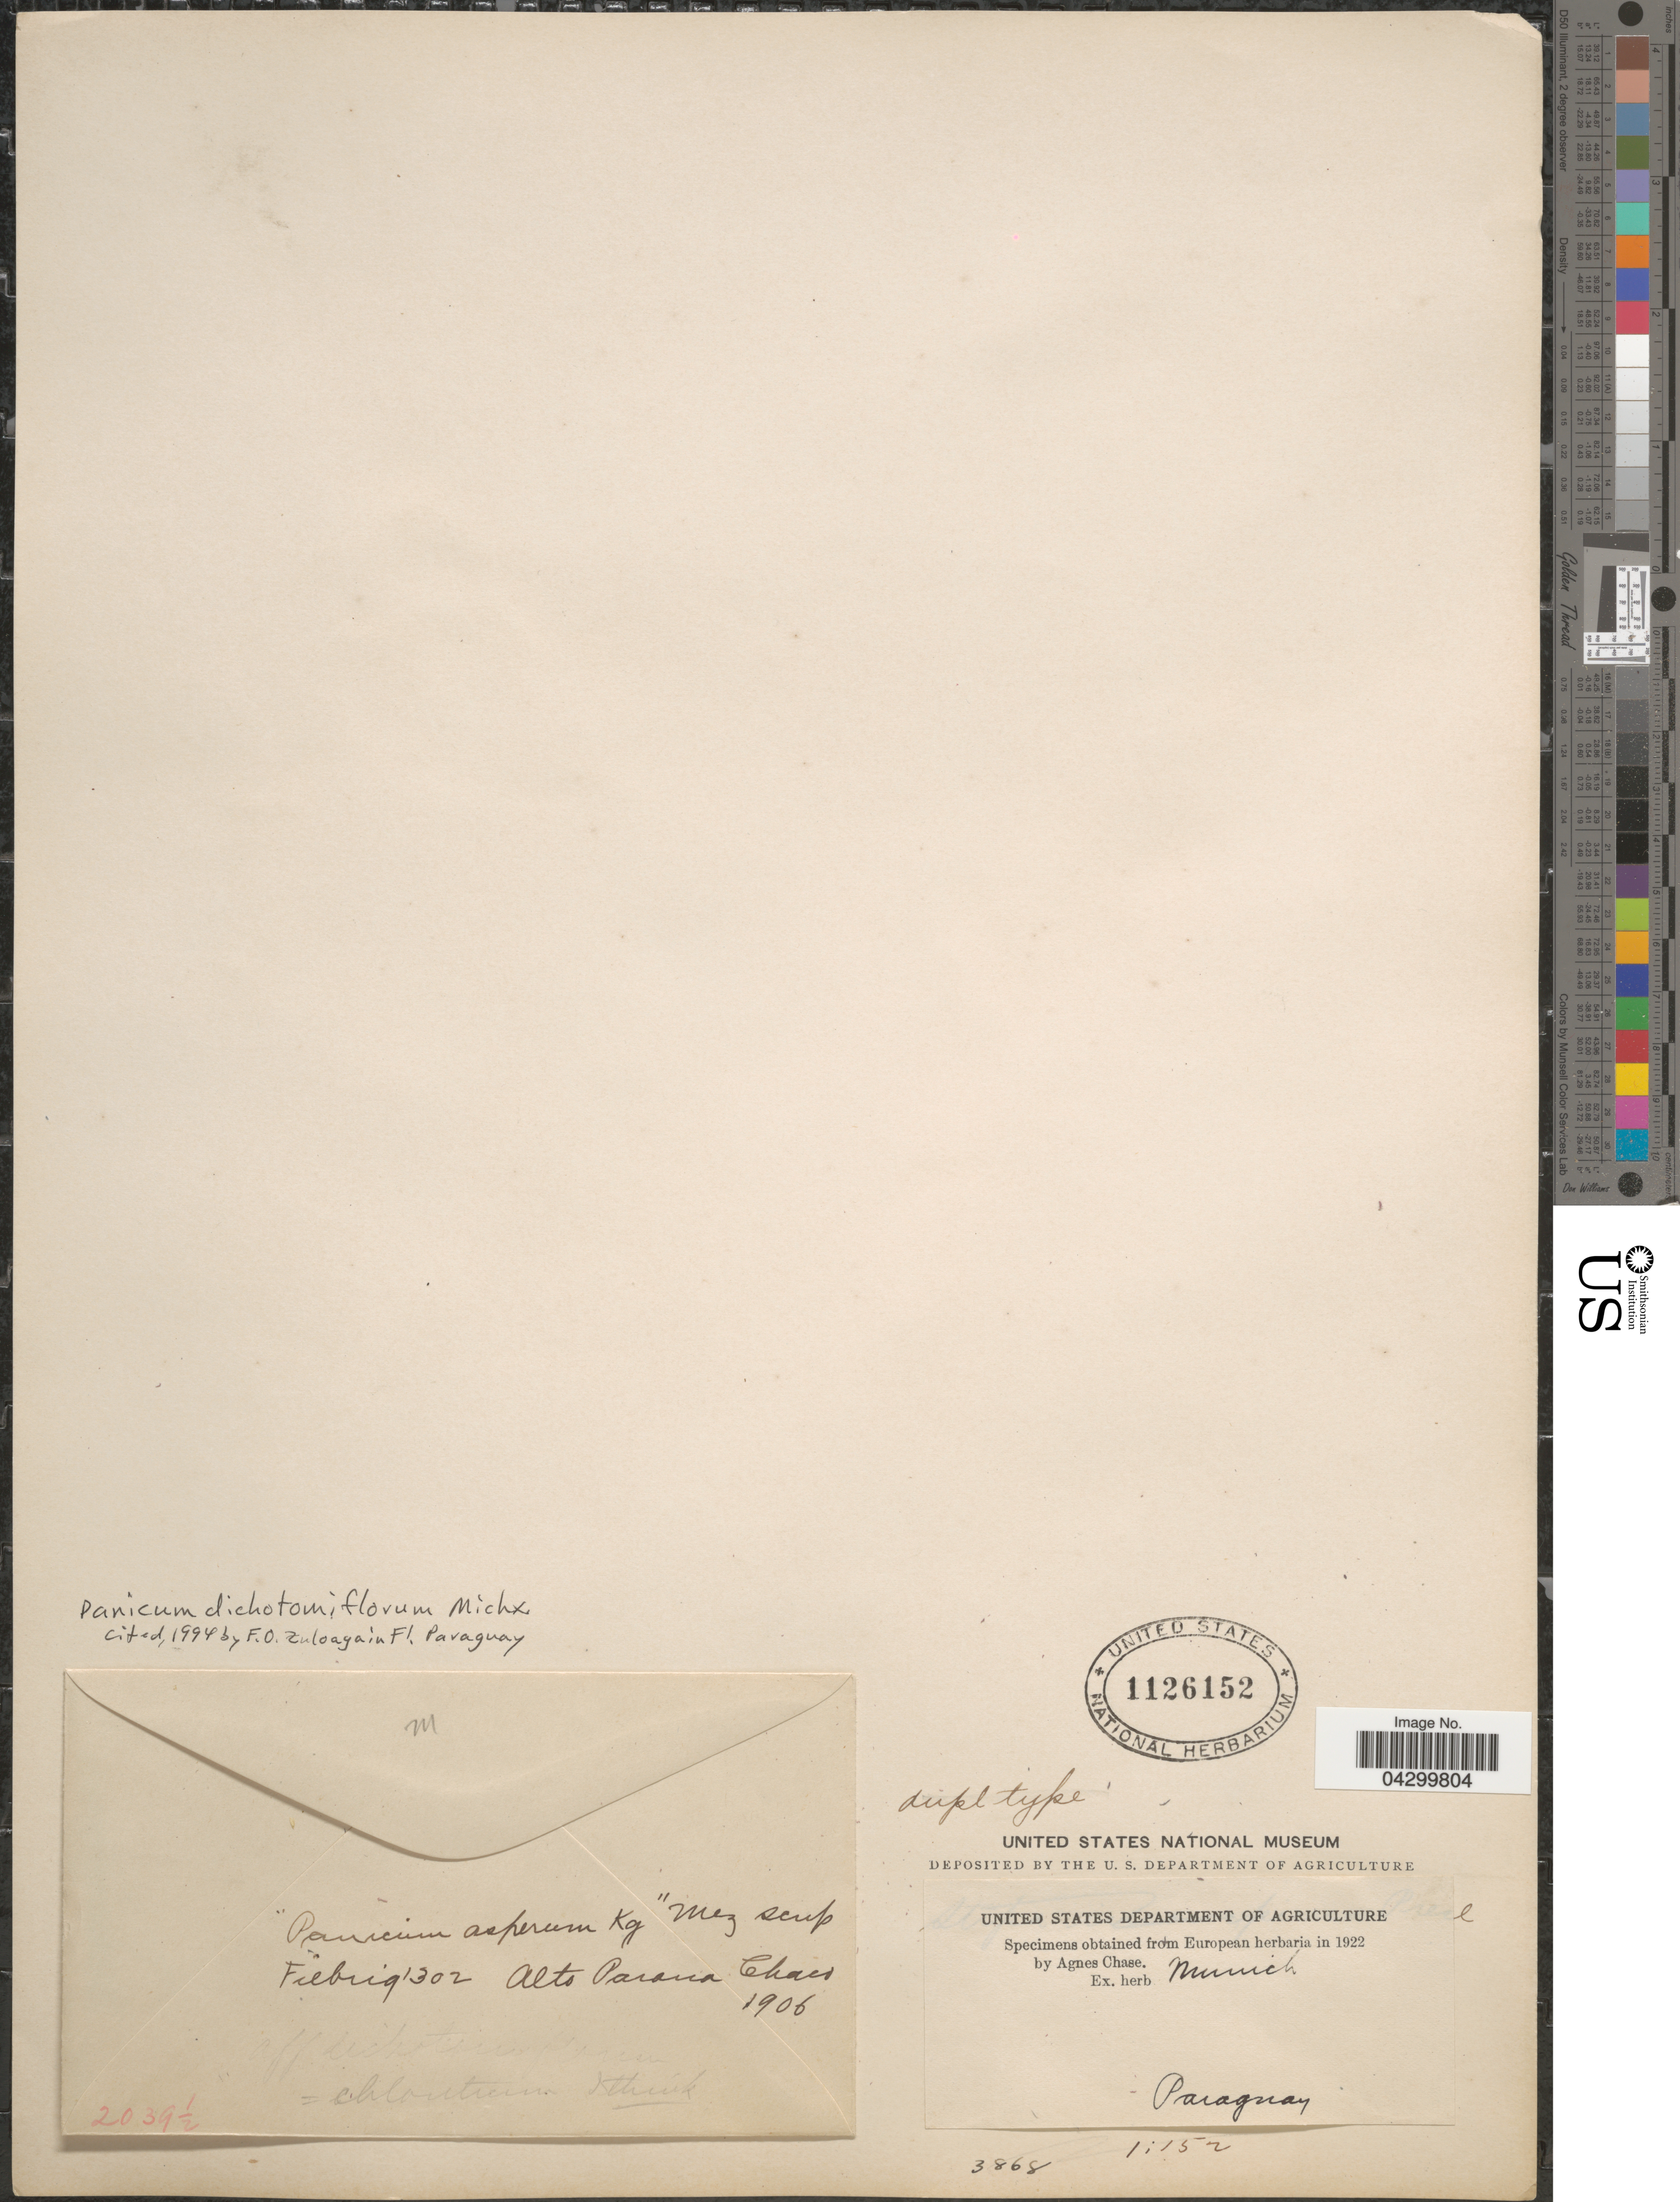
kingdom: Plantae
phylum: Tracheophyta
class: Liliopsida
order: Poales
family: Poaceae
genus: Panicum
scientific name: Panicum dichotomiflorum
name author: Michx.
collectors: Fiebrig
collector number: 1302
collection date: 1906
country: Paraguay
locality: Alto Parana Chaco.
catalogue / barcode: US 1126152